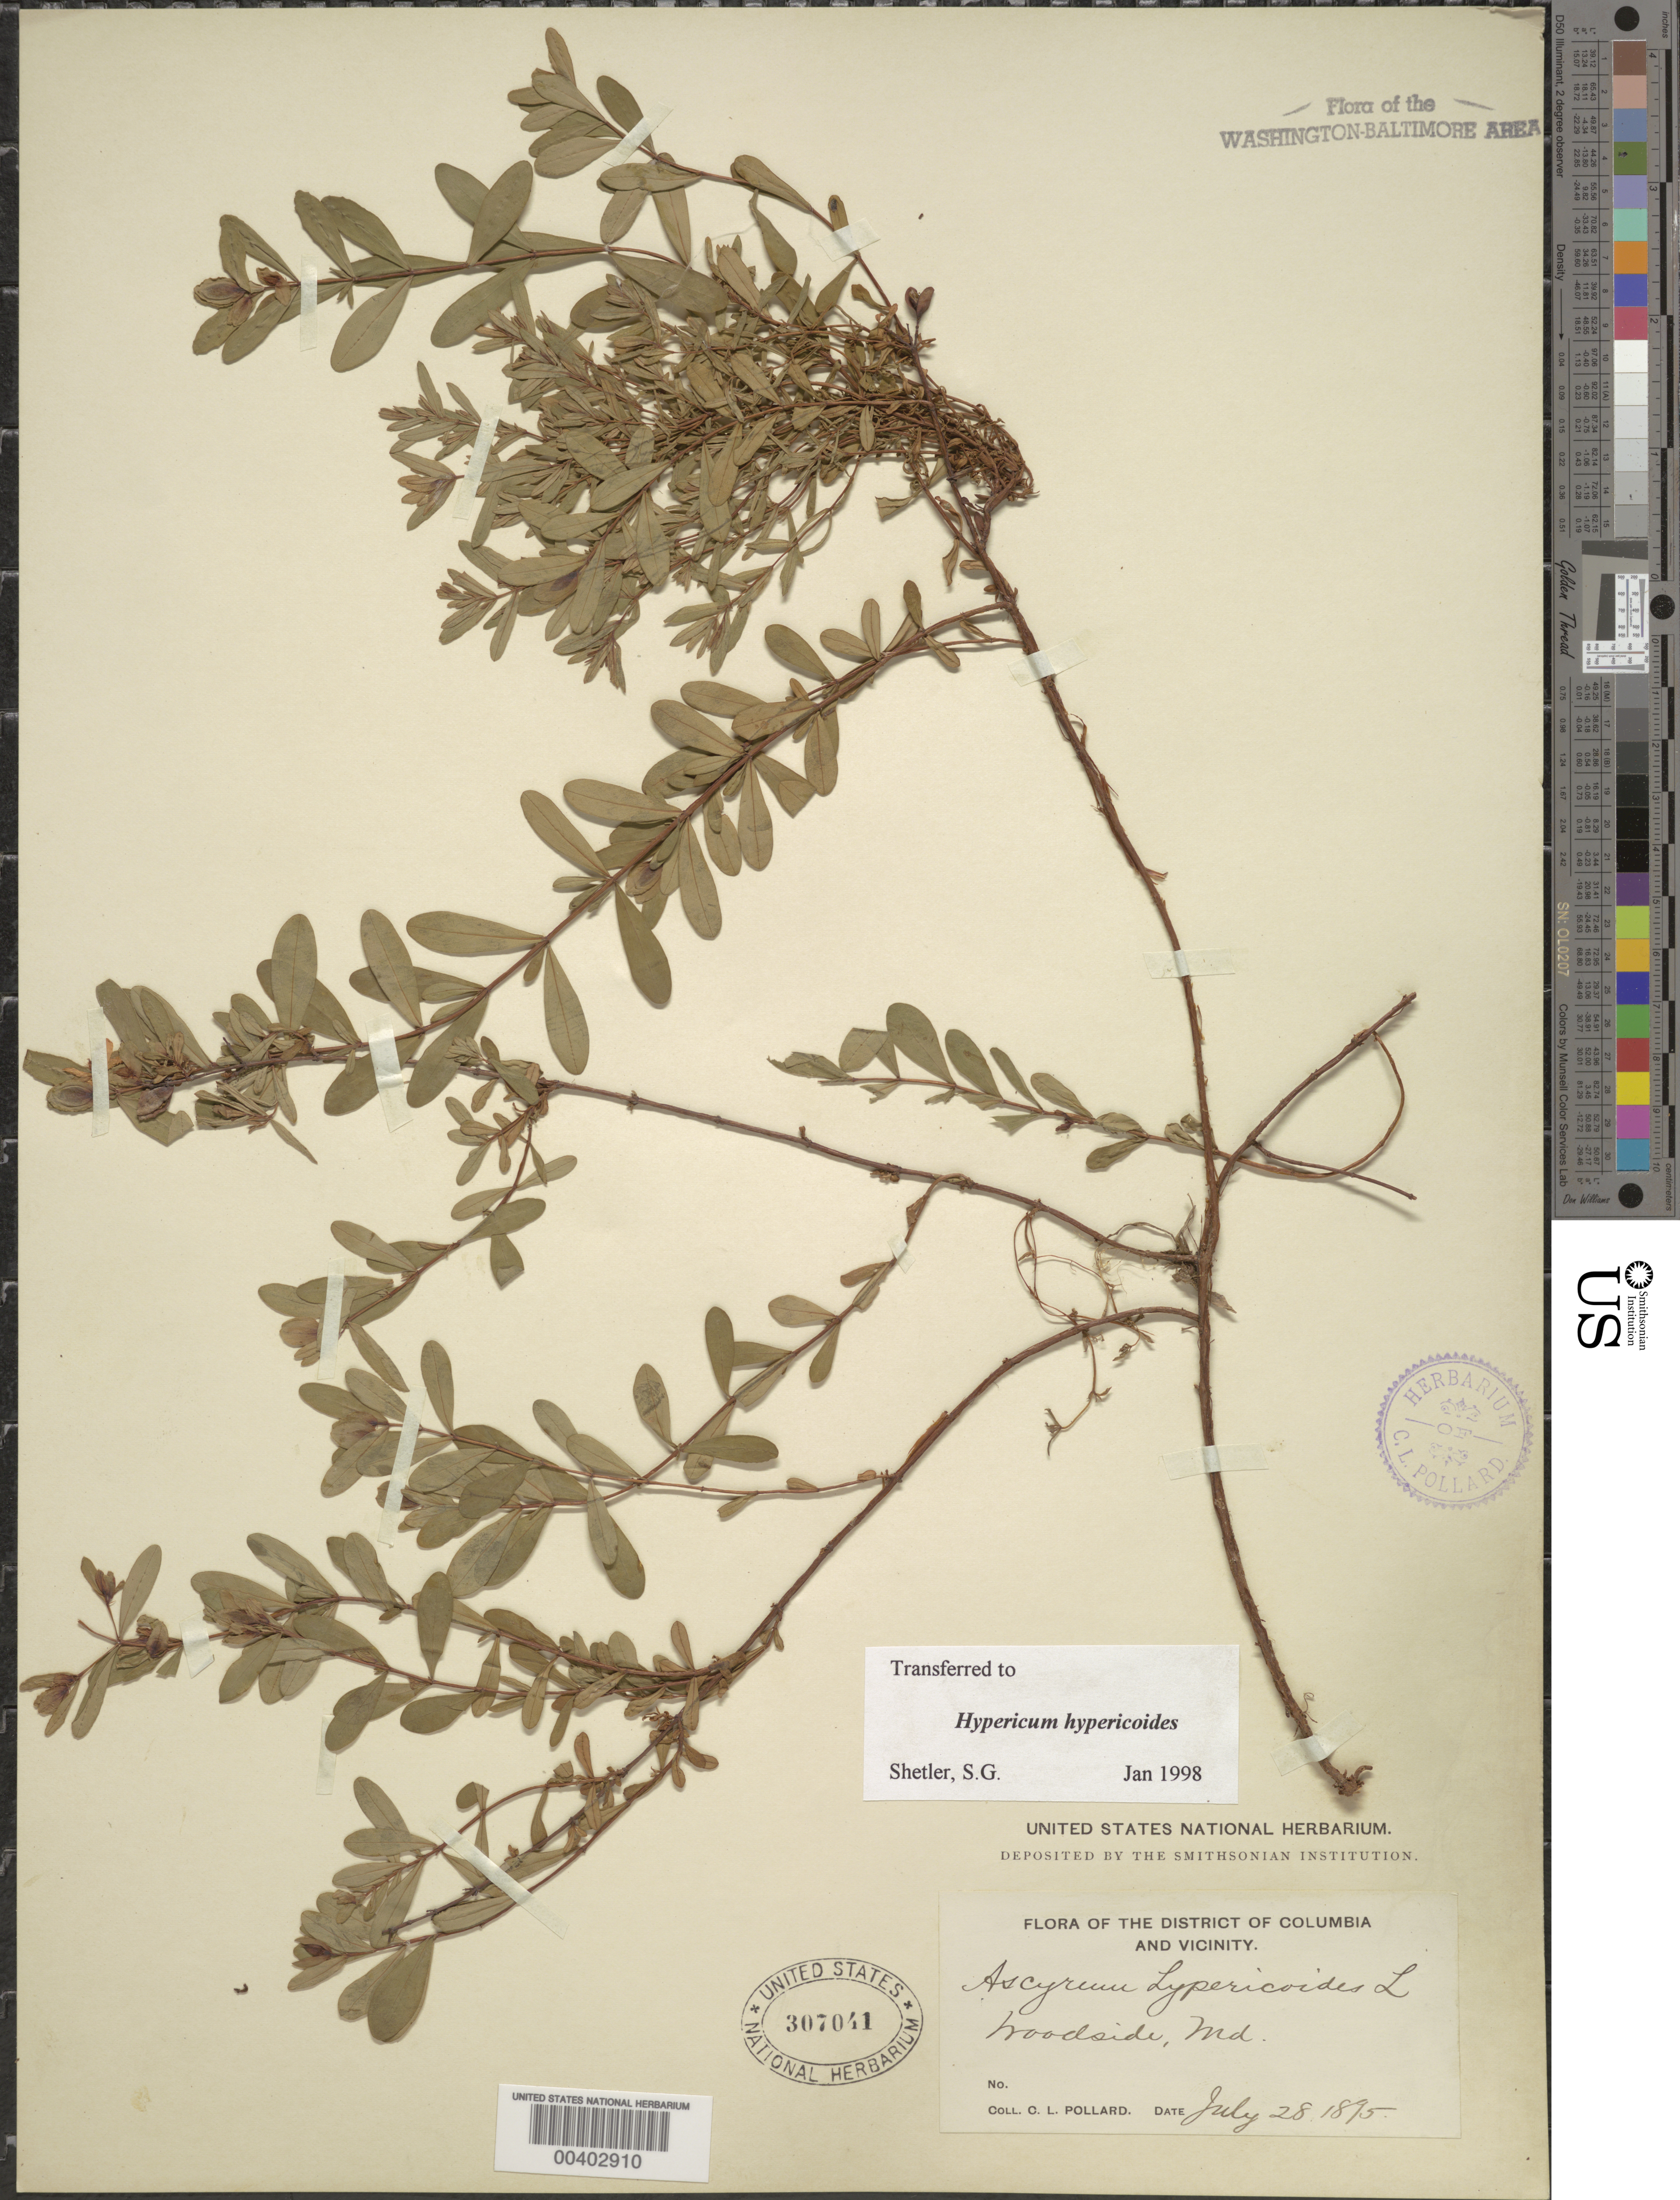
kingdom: Plantae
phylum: Tracheophyta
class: Magnoliopsida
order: Malpighiales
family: Hypericaceae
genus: Hypericum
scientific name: Hypericum stragulum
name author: W.P. Adams & N. Robson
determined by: Strong, Mark T., (BOT), Smithsonian Institution - National Museum of Natural History (UNITED STATES)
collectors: C. L. Pollard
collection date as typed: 28 Jul 1895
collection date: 1895-07-28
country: United States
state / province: Maryland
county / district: Montgomery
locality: Woodside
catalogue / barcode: US 307041